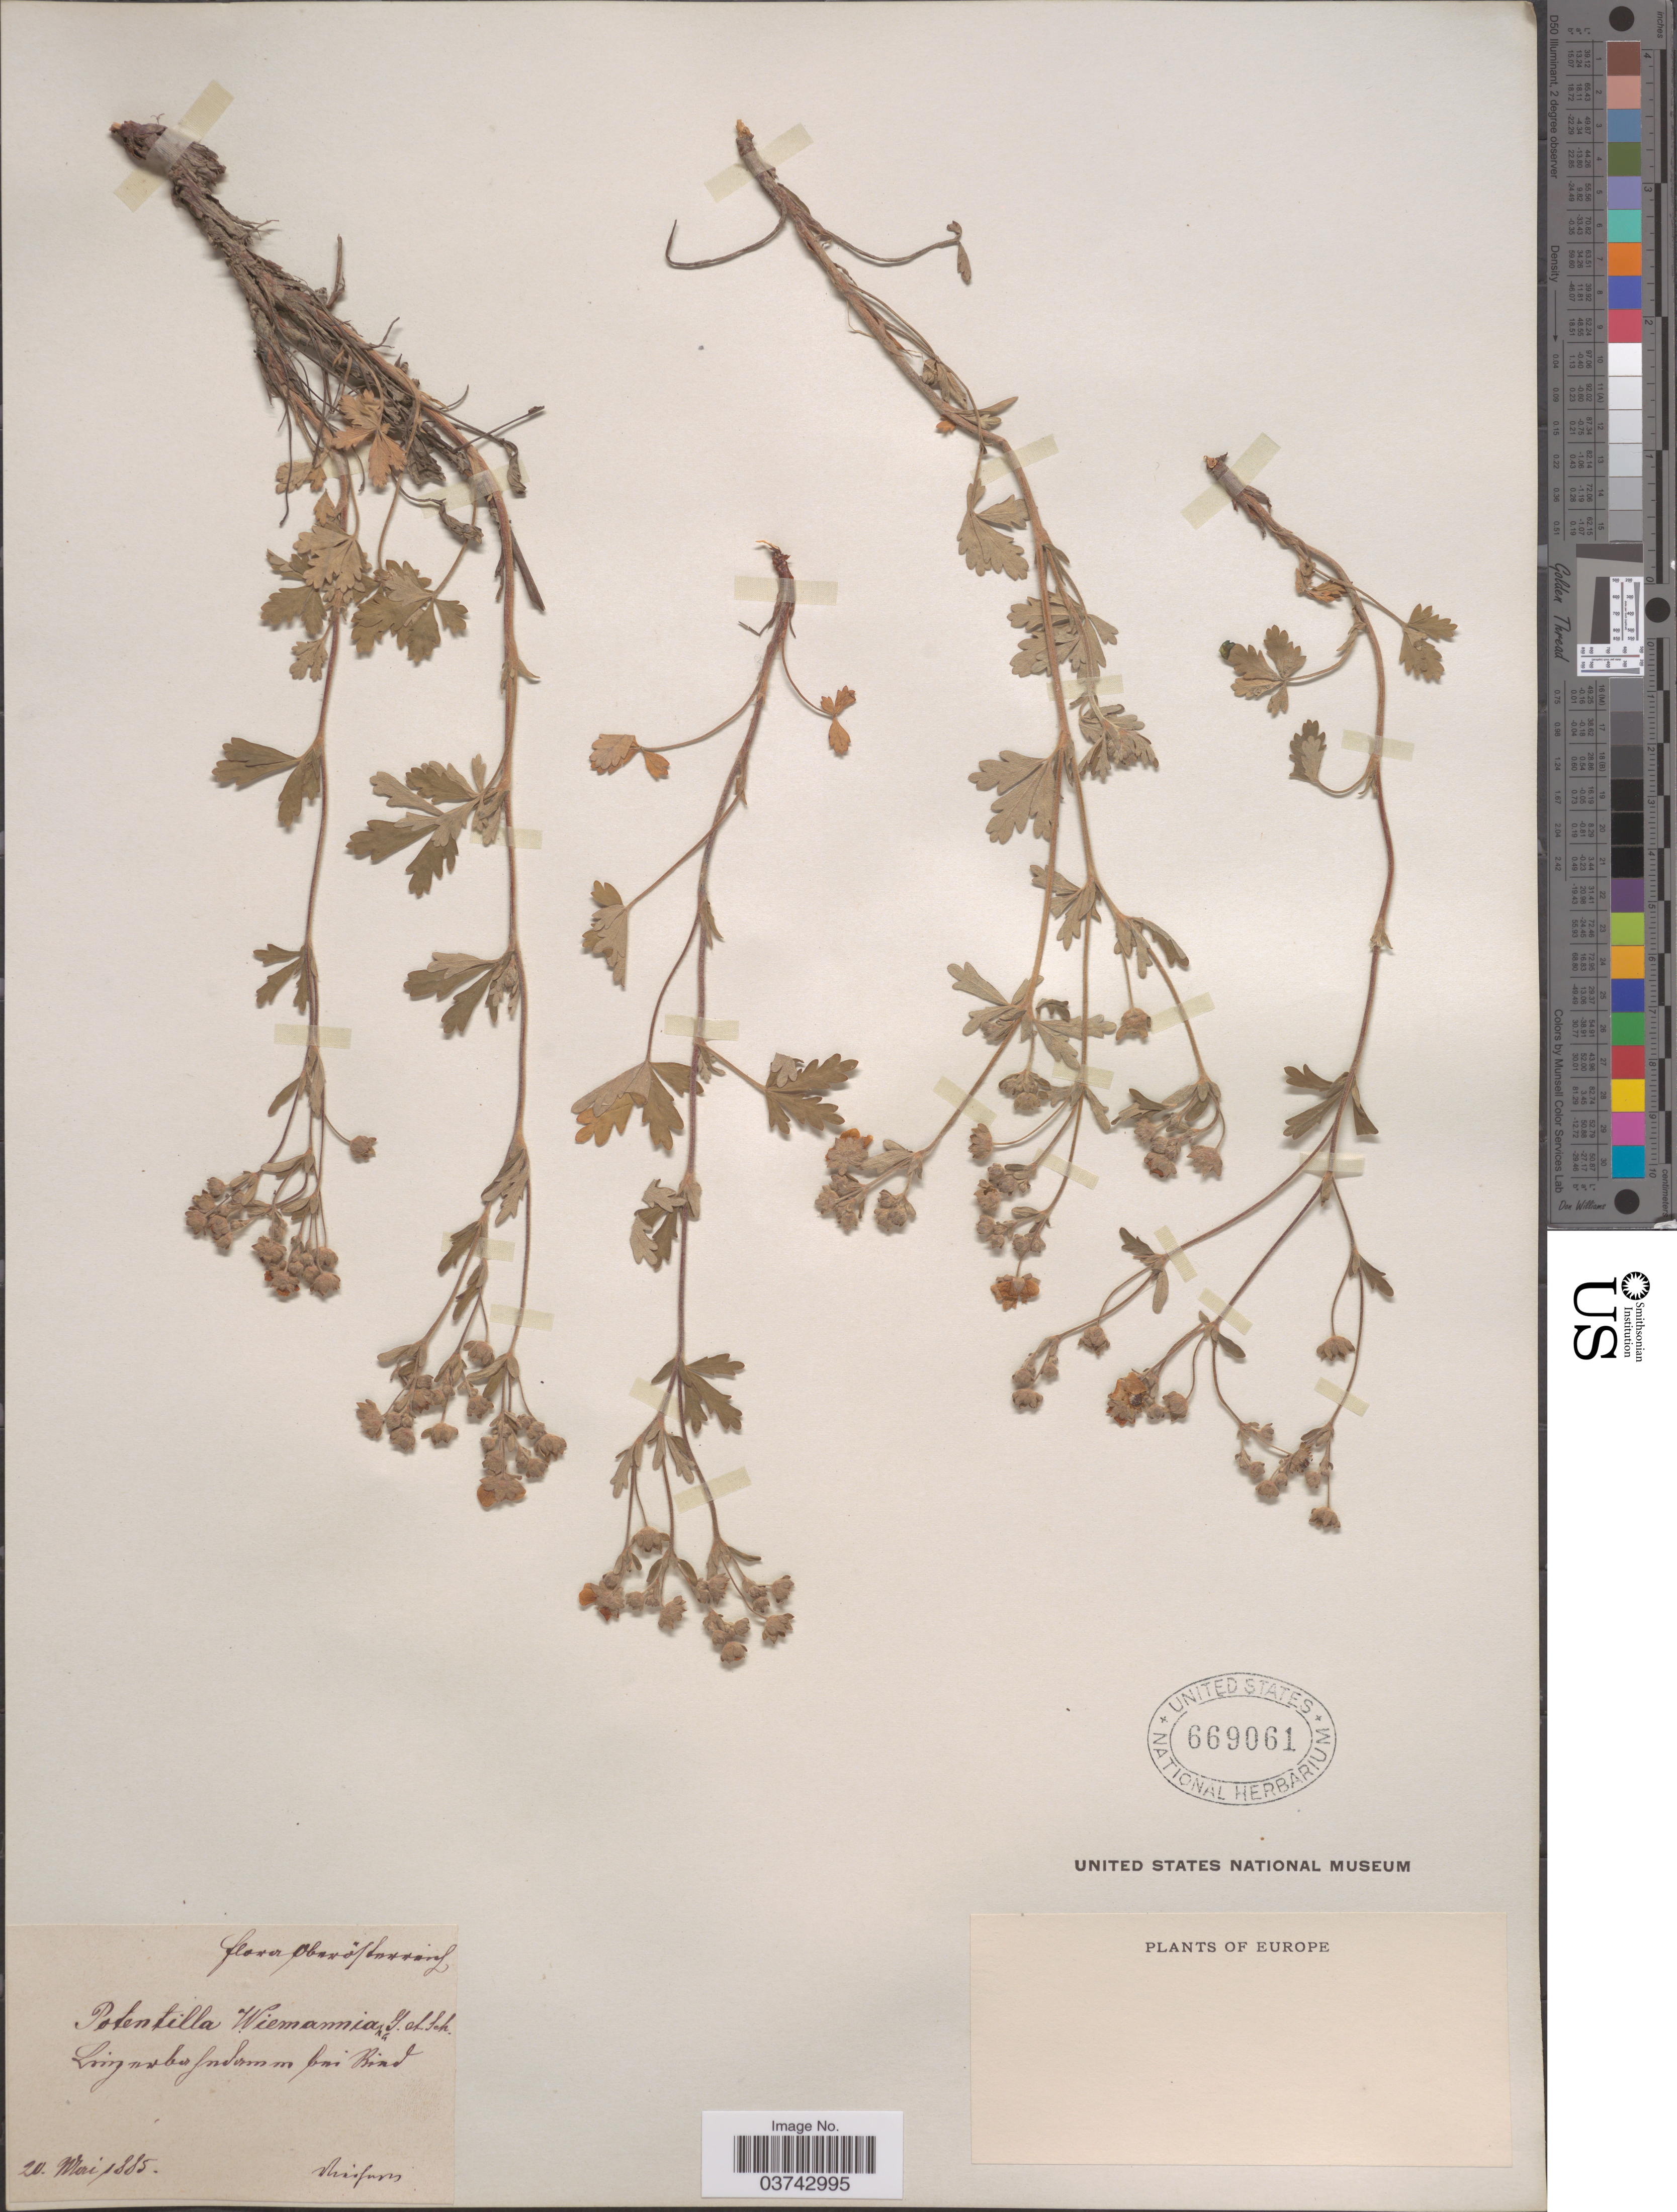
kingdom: Plantae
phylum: Tracheophyta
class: Magnoliopsida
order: Rosales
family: Rosaceae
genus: Potentilla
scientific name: Potentilla wiemanniana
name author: Günther et al.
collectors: F. Vierhapper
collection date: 1885-05-20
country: Austria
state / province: Oberosterreich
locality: Flora Oberösterreich, Linzerbahndamm bei Ried.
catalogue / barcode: US 669061